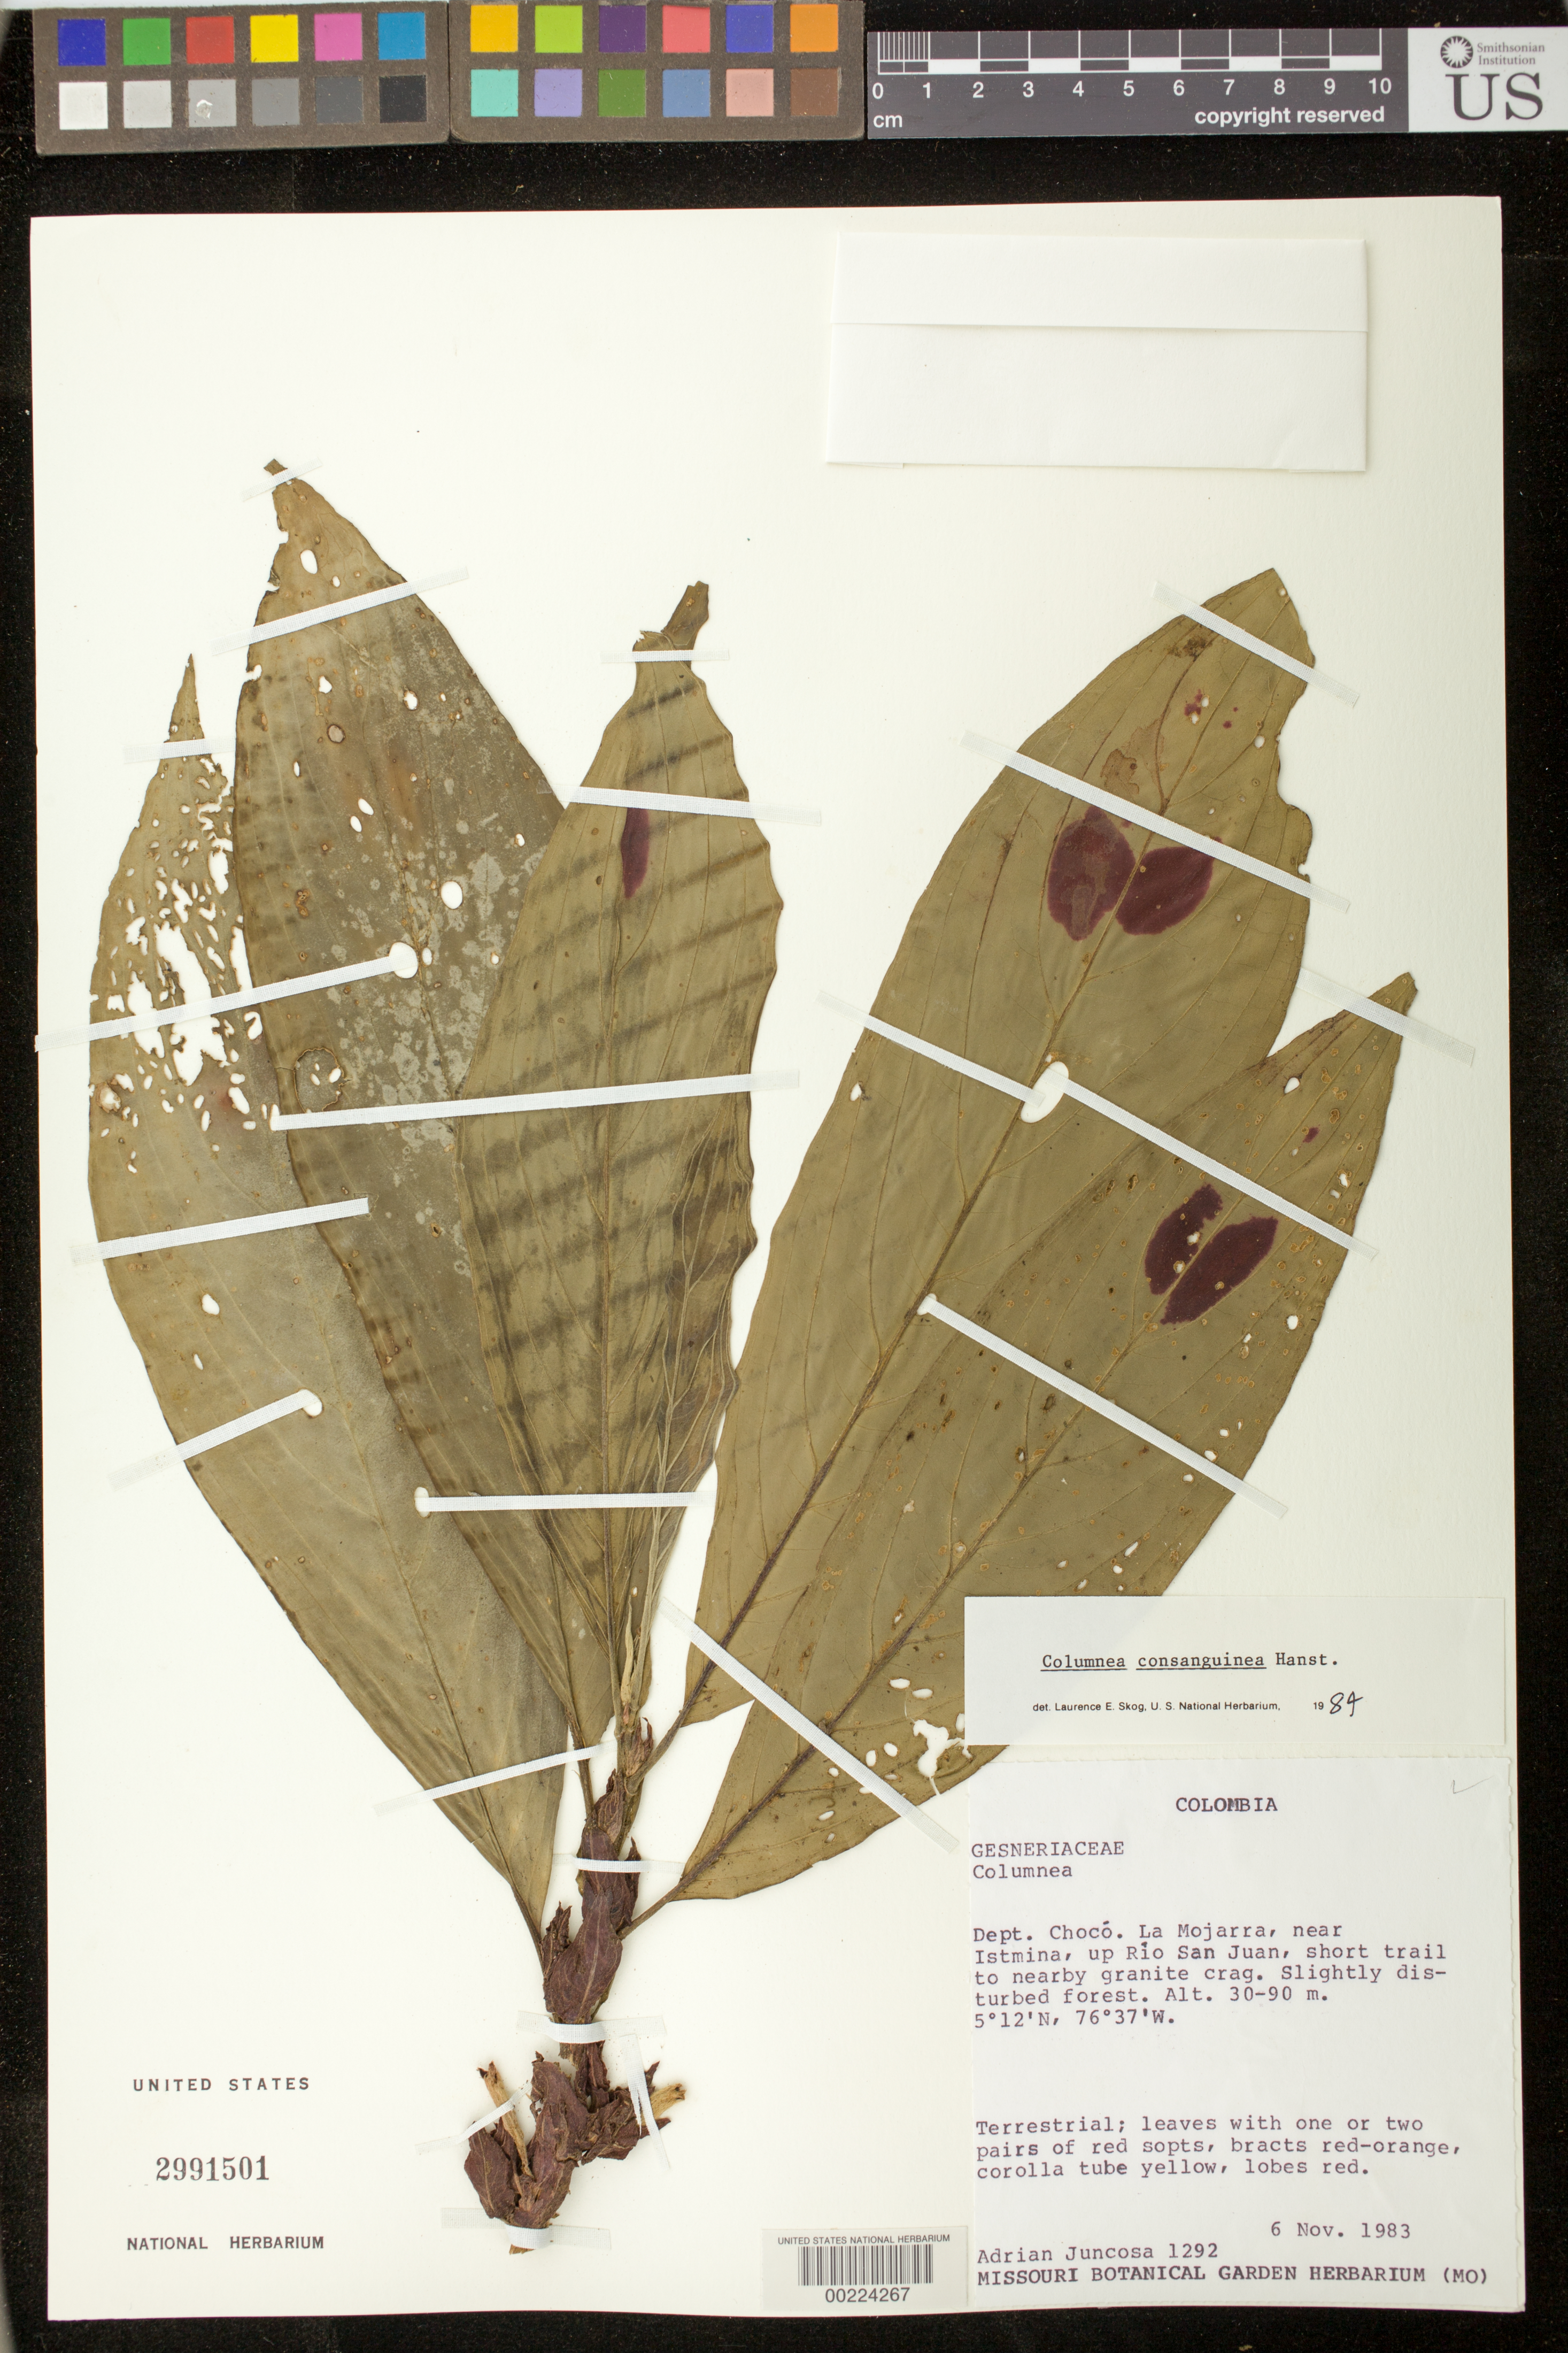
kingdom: Plantae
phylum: Tracheophyta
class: Magnoliopsida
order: Lamiales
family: Gesneriaceae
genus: Columnea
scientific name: Columnea consanguinea Hanst. var. consanguinea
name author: (Hanst.) Hanst.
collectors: A. Juncosa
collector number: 1292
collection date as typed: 06 Nov 1983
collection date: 1983-11-06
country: Colombia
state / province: Chocó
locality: La Mojarra, near Istmina, up Rio San Juan, short trail to nearby granite crag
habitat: Slightly disturbed forest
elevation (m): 30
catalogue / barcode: US 2991501